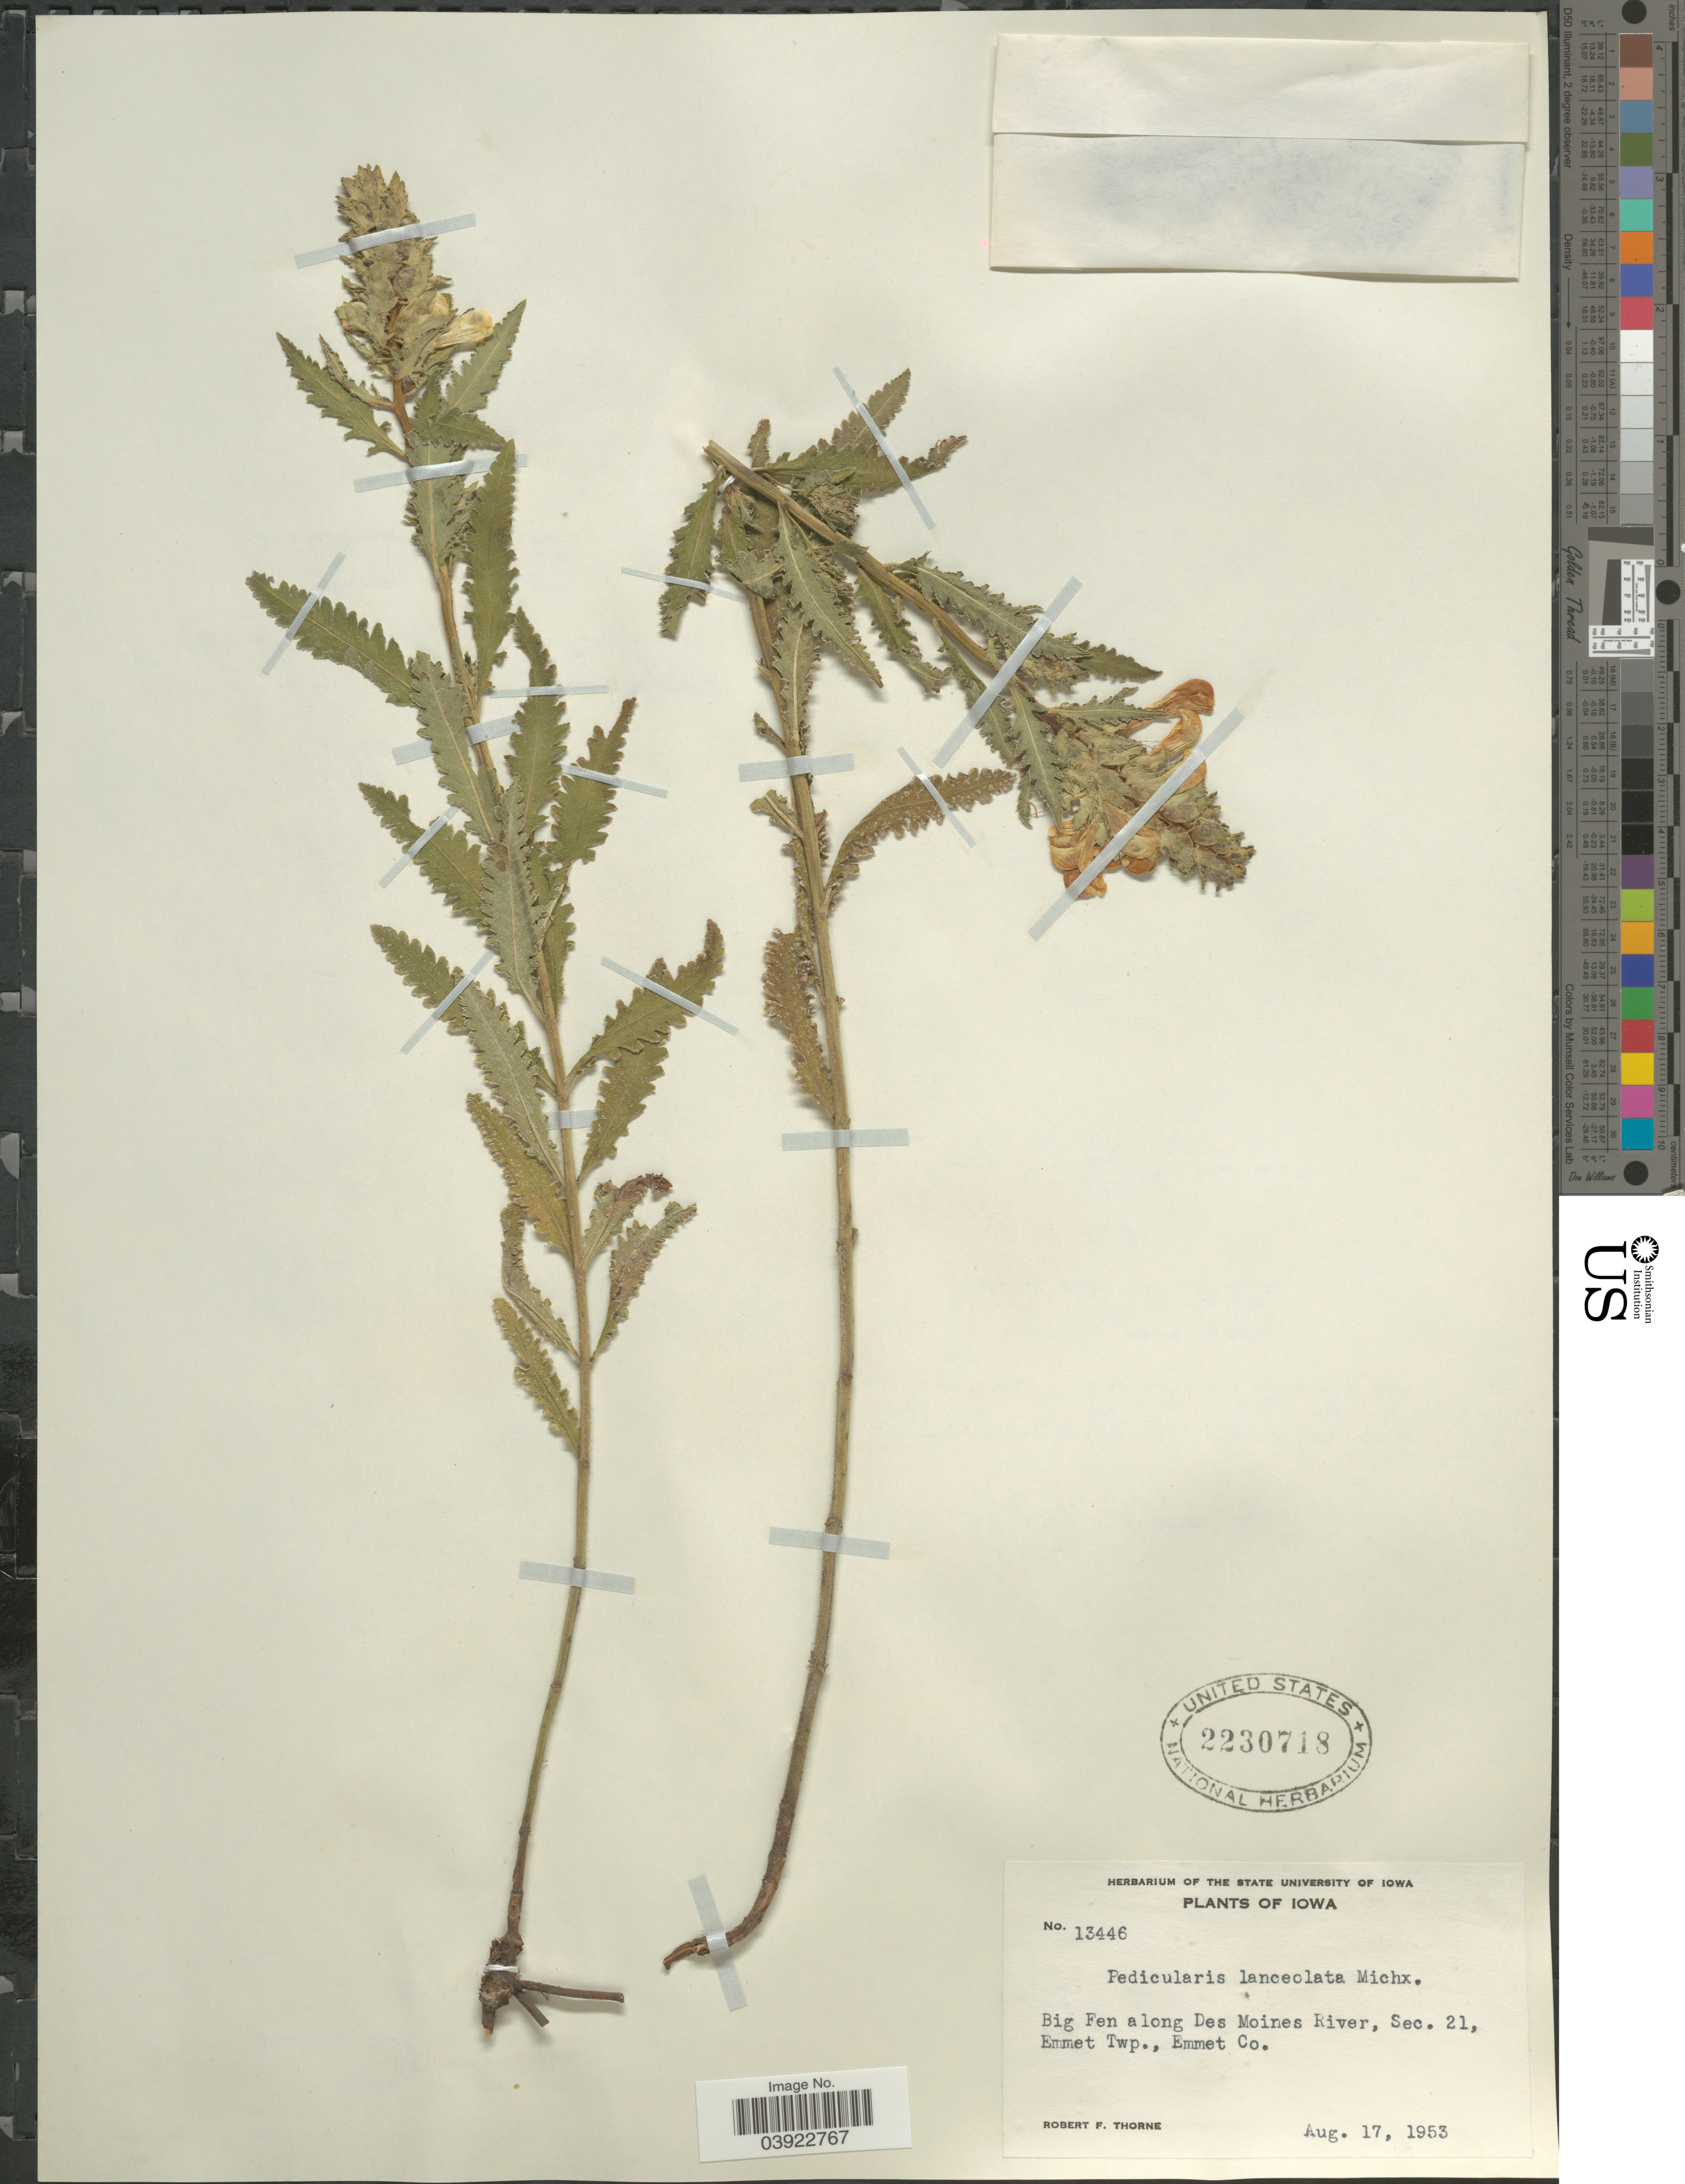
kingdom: Plantae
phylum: Tracheophyta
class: Magnoliopsida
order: Lamiales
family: Orobanchaceae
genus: Pedicularis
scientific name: Pedicularis lanceolata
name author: Michx.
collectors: R. F. Thorne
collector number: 13446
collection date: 1953-08-17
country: United States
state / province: Iowa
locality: Big Fen along Des Moines River, Sec. 21, Emmet Twp., Emmet Co.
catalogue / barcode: US 2230718